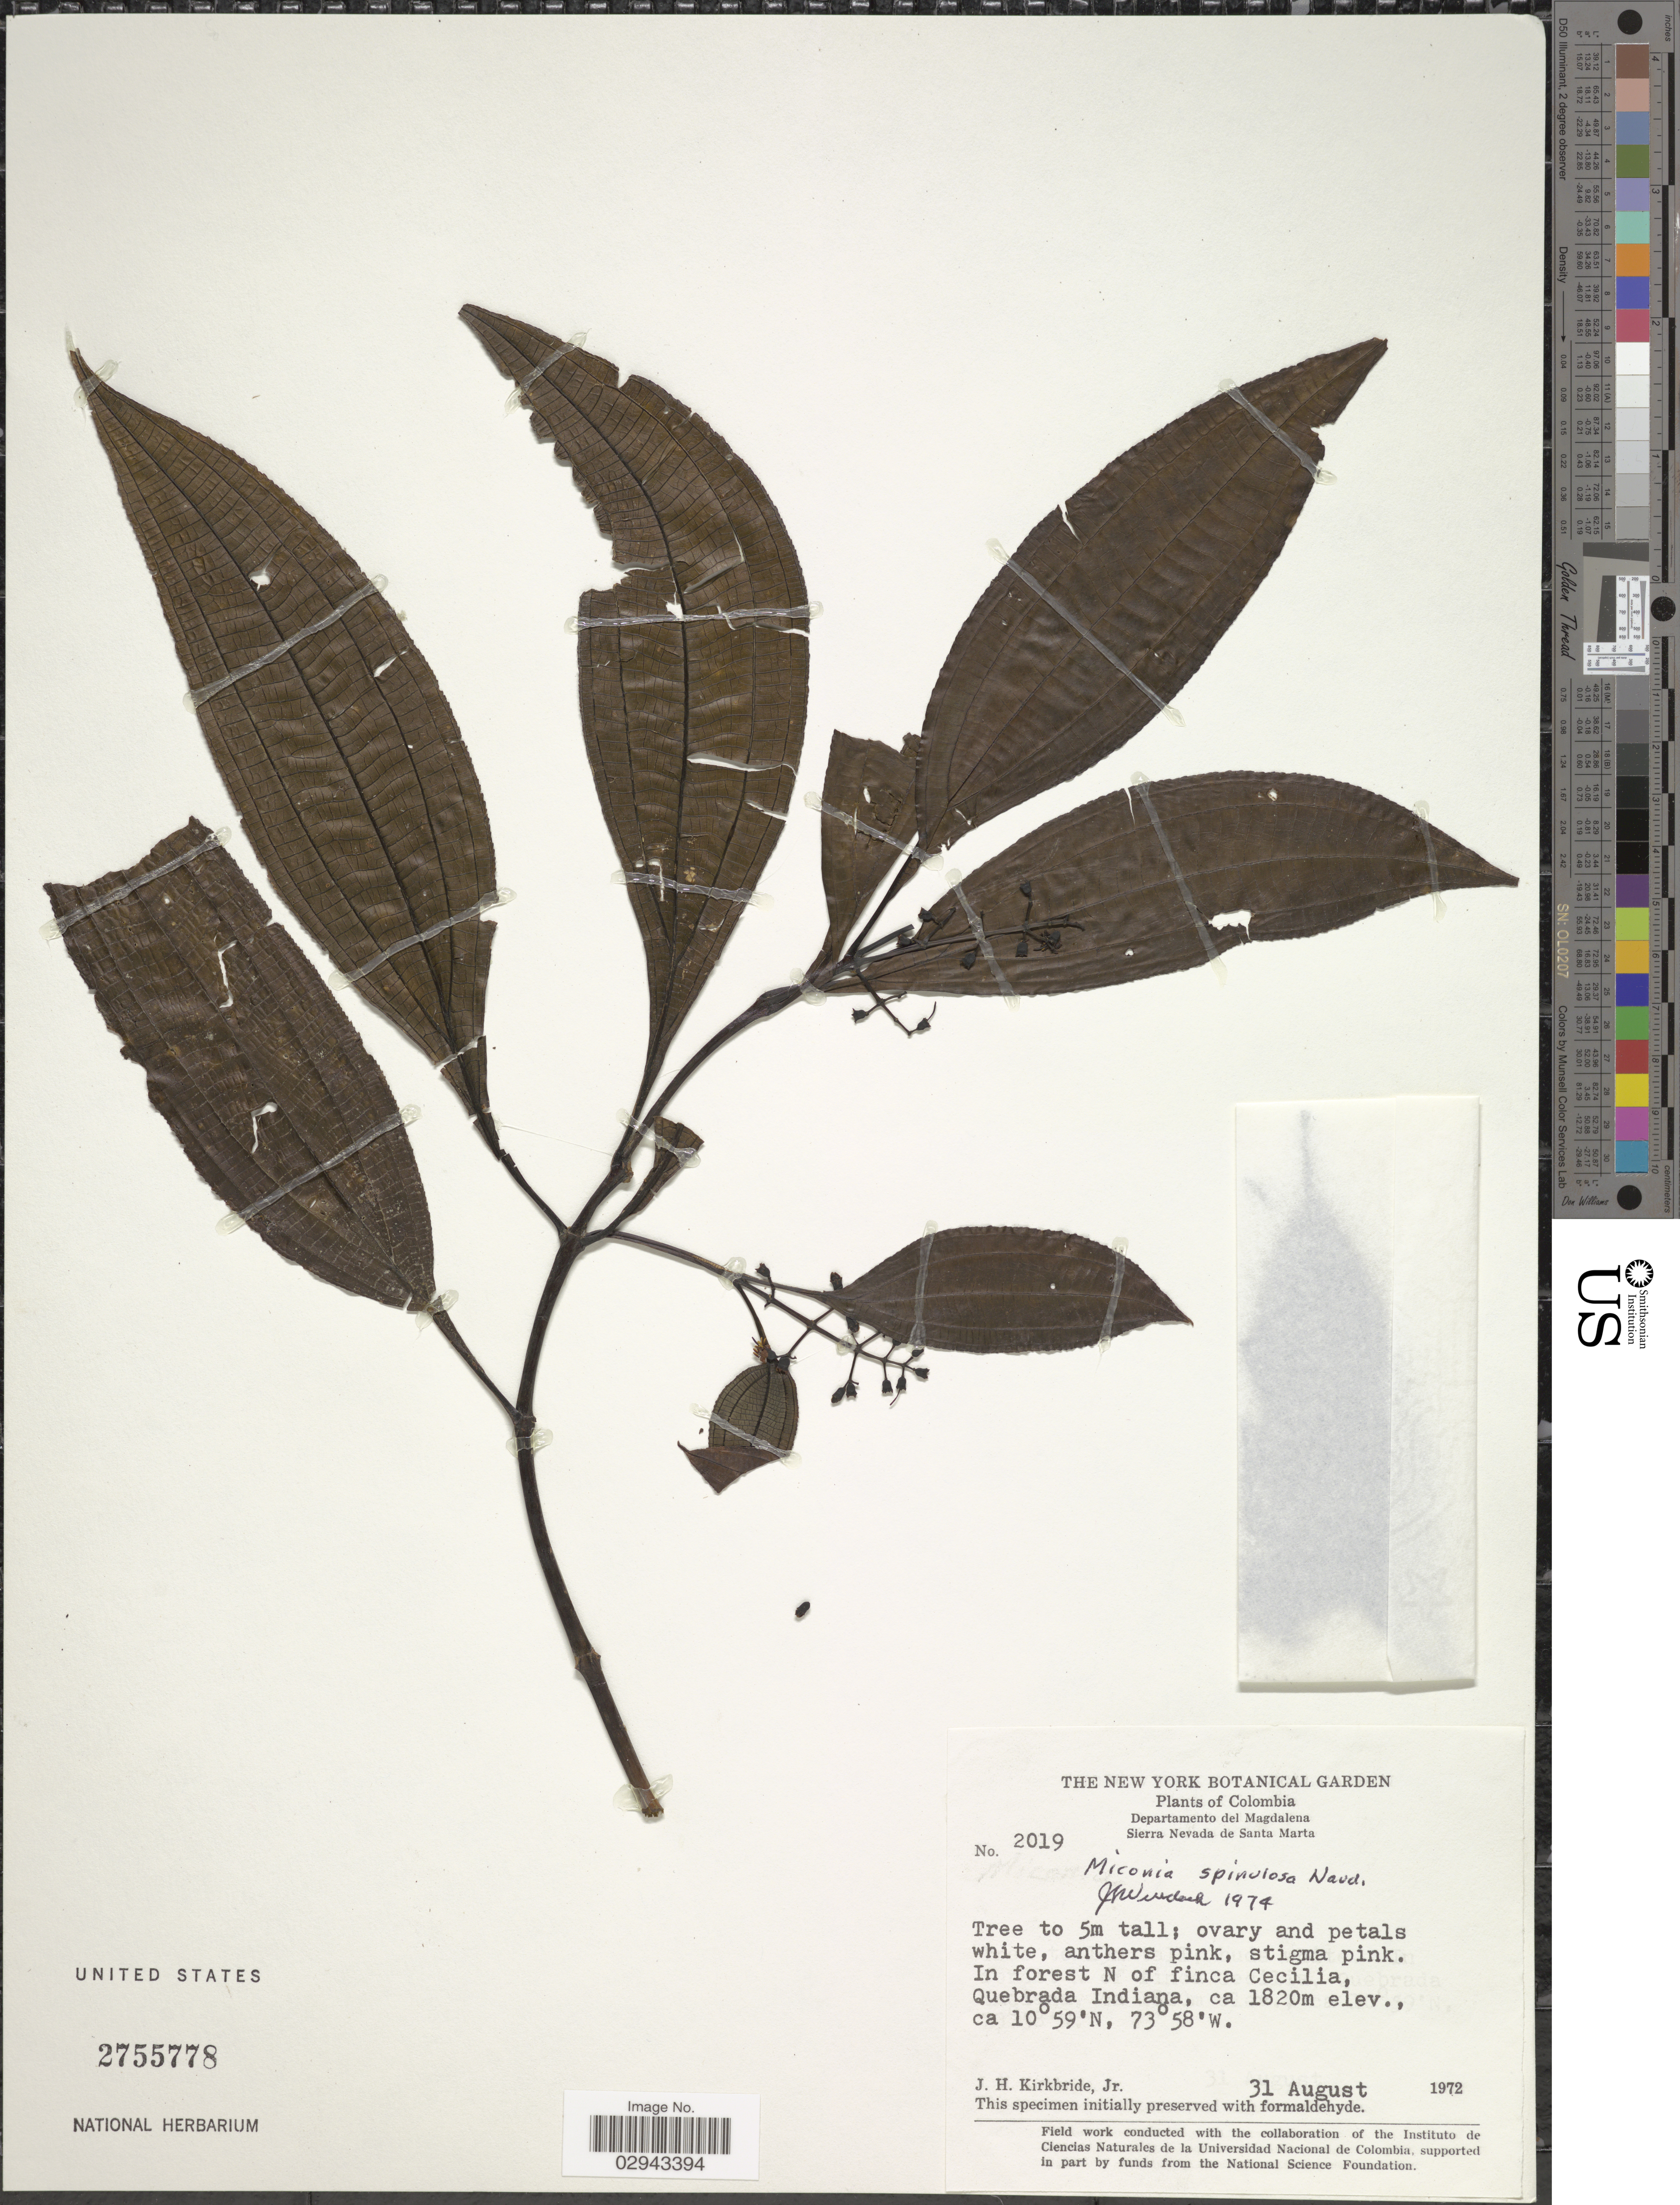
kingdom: Plantae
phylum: Tracheophyta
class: Magnoliopsida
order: Myrtales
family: Melastomataceae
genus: Miconia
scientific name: Miconia spinulosa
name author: Naudin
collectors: J. H. Kirkbride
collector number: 2019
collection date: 1972-08-31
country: Colombia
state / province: Magdalena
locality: Departamento del Magdalena. Sierra Nevada de Santa Marta. In forest N of finca Cecilia, Quebrada Indiana.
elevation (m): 1820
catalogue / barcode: US 2755778